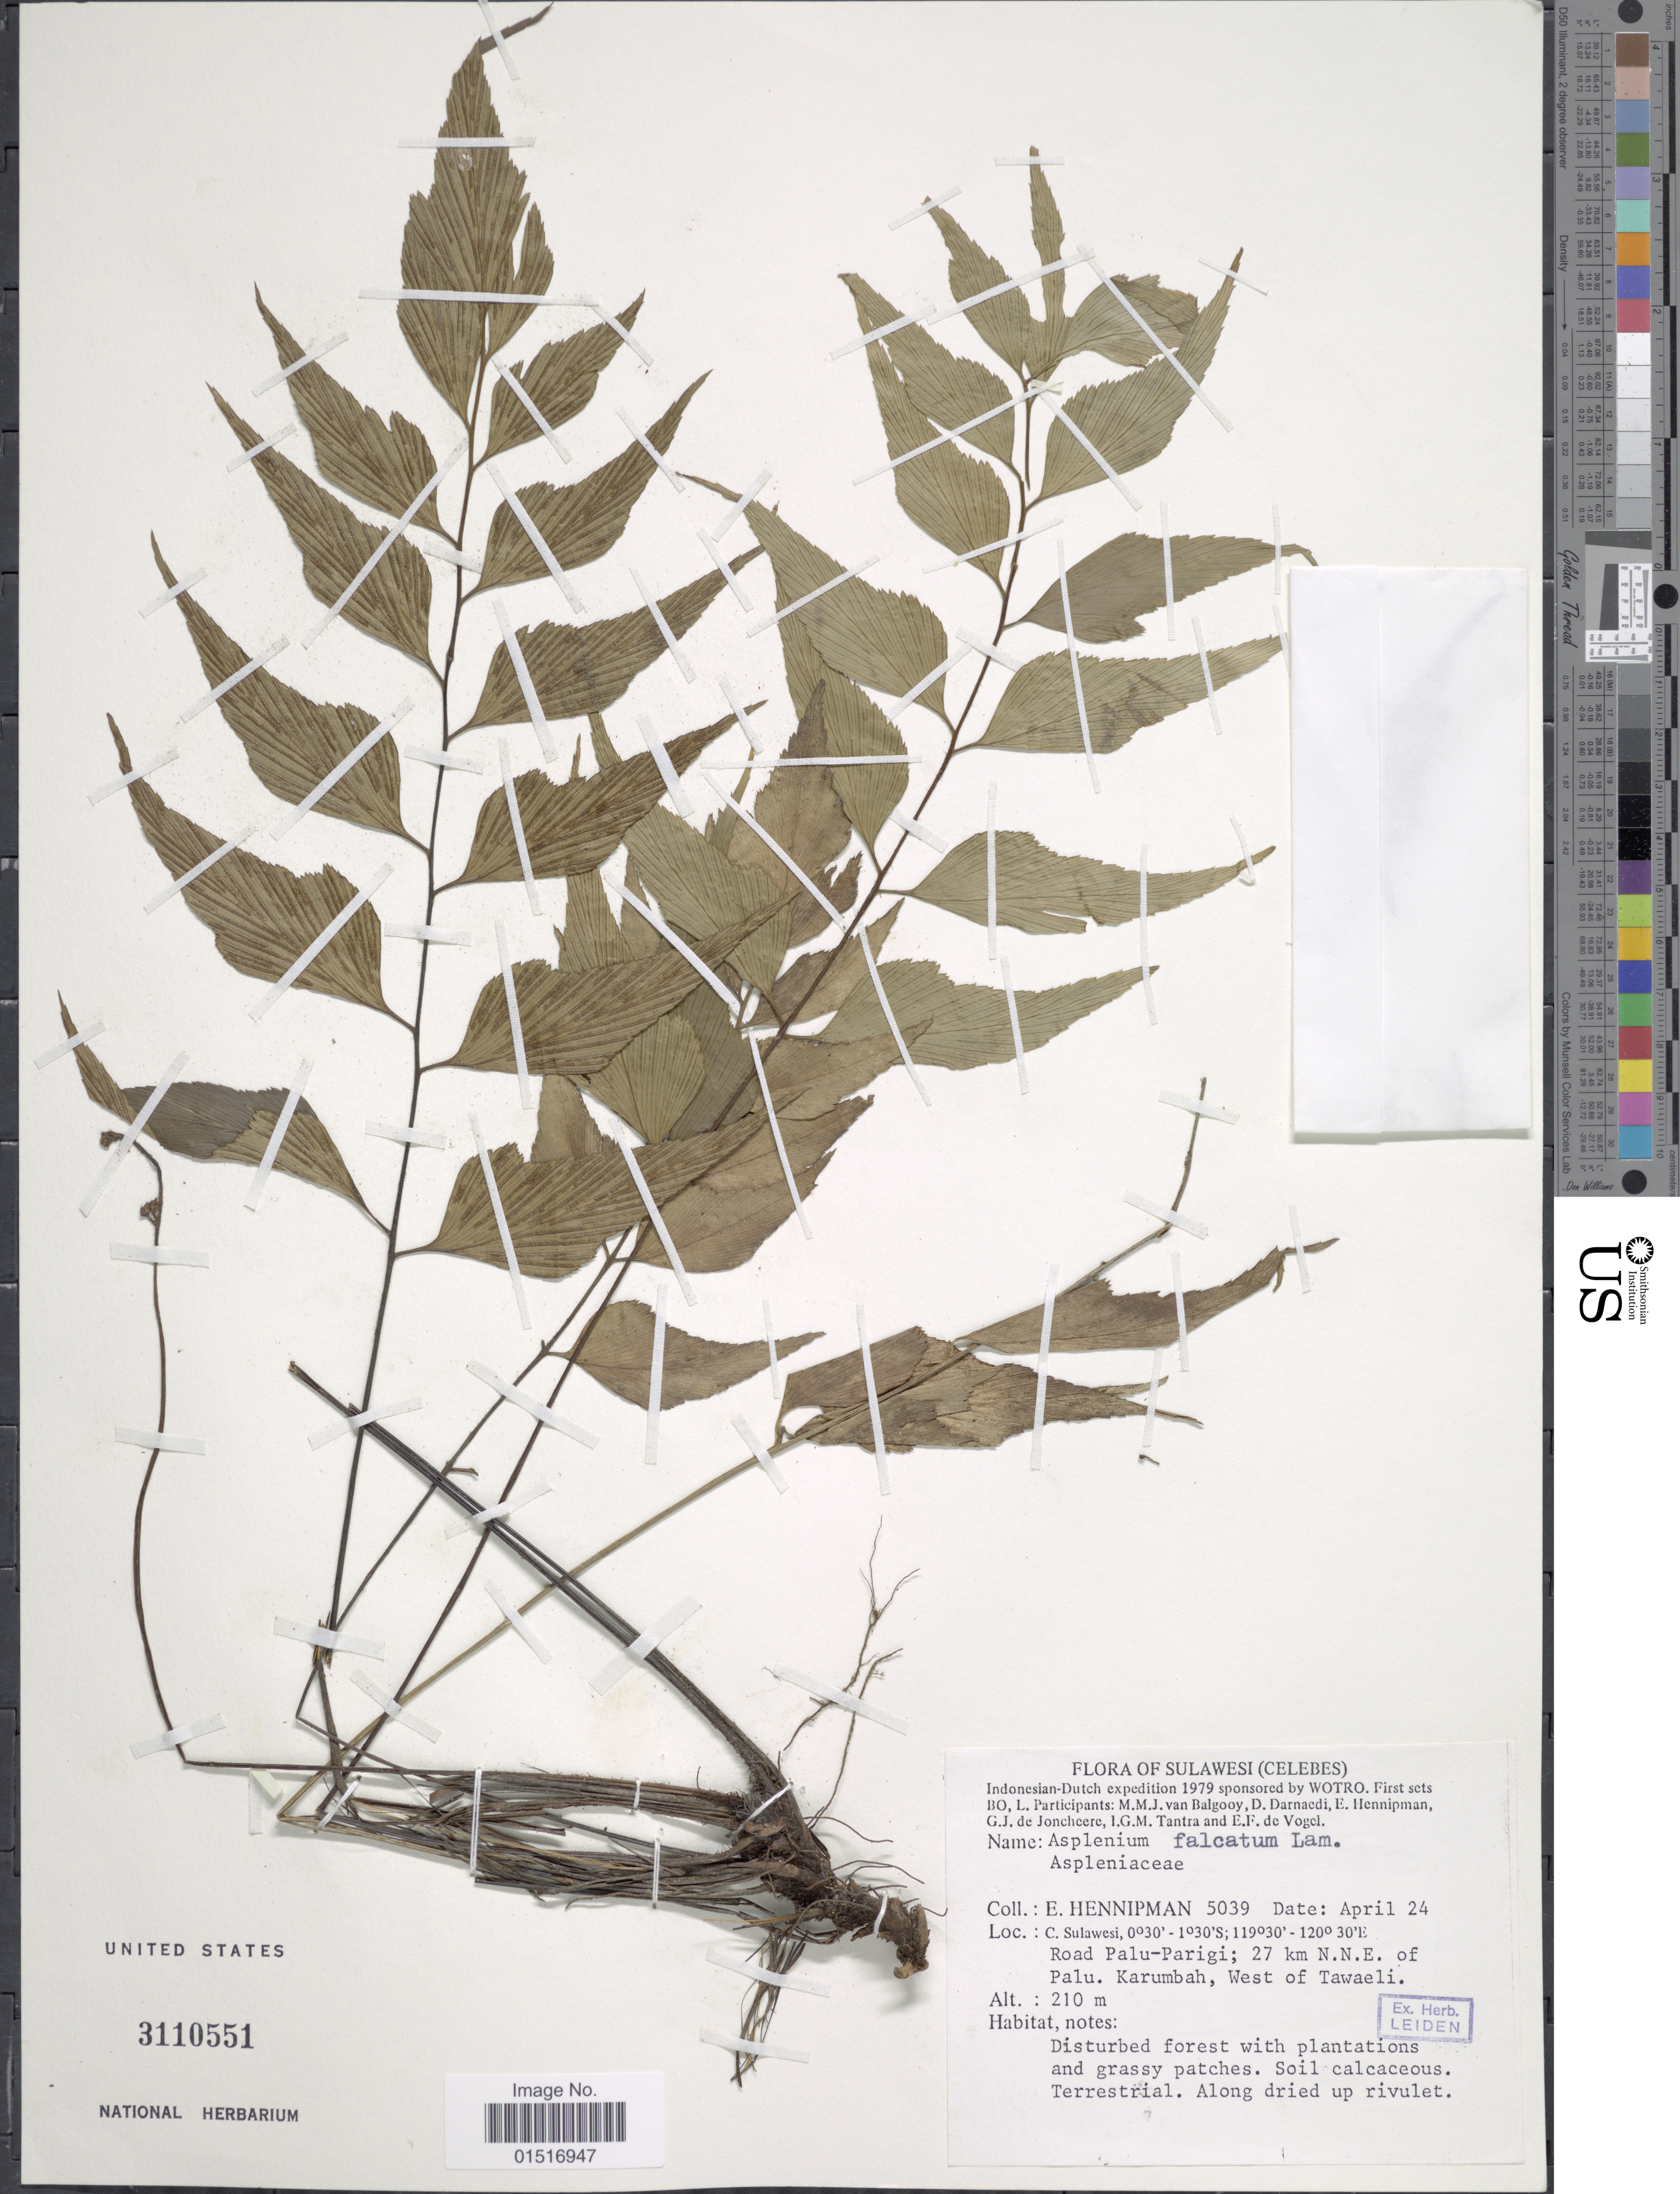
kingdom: Plantae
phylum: Tracheophyta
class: Polypodiopsida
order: Polypodiales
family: Aspleniaceae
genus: Asplenium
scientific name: Asplenium polyodon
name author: G. Forst.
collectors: E. Hennipman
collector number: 5039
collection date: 1979-04-24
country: Indonesia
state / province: Sulawesi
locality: Sulawesi (Celebes). C. Sulawesi. Road to Palu-Parigi; 27 km N.N.E. of Palu. Karumbah, West of Tawaeli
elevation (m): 210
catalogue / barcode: US 3110551